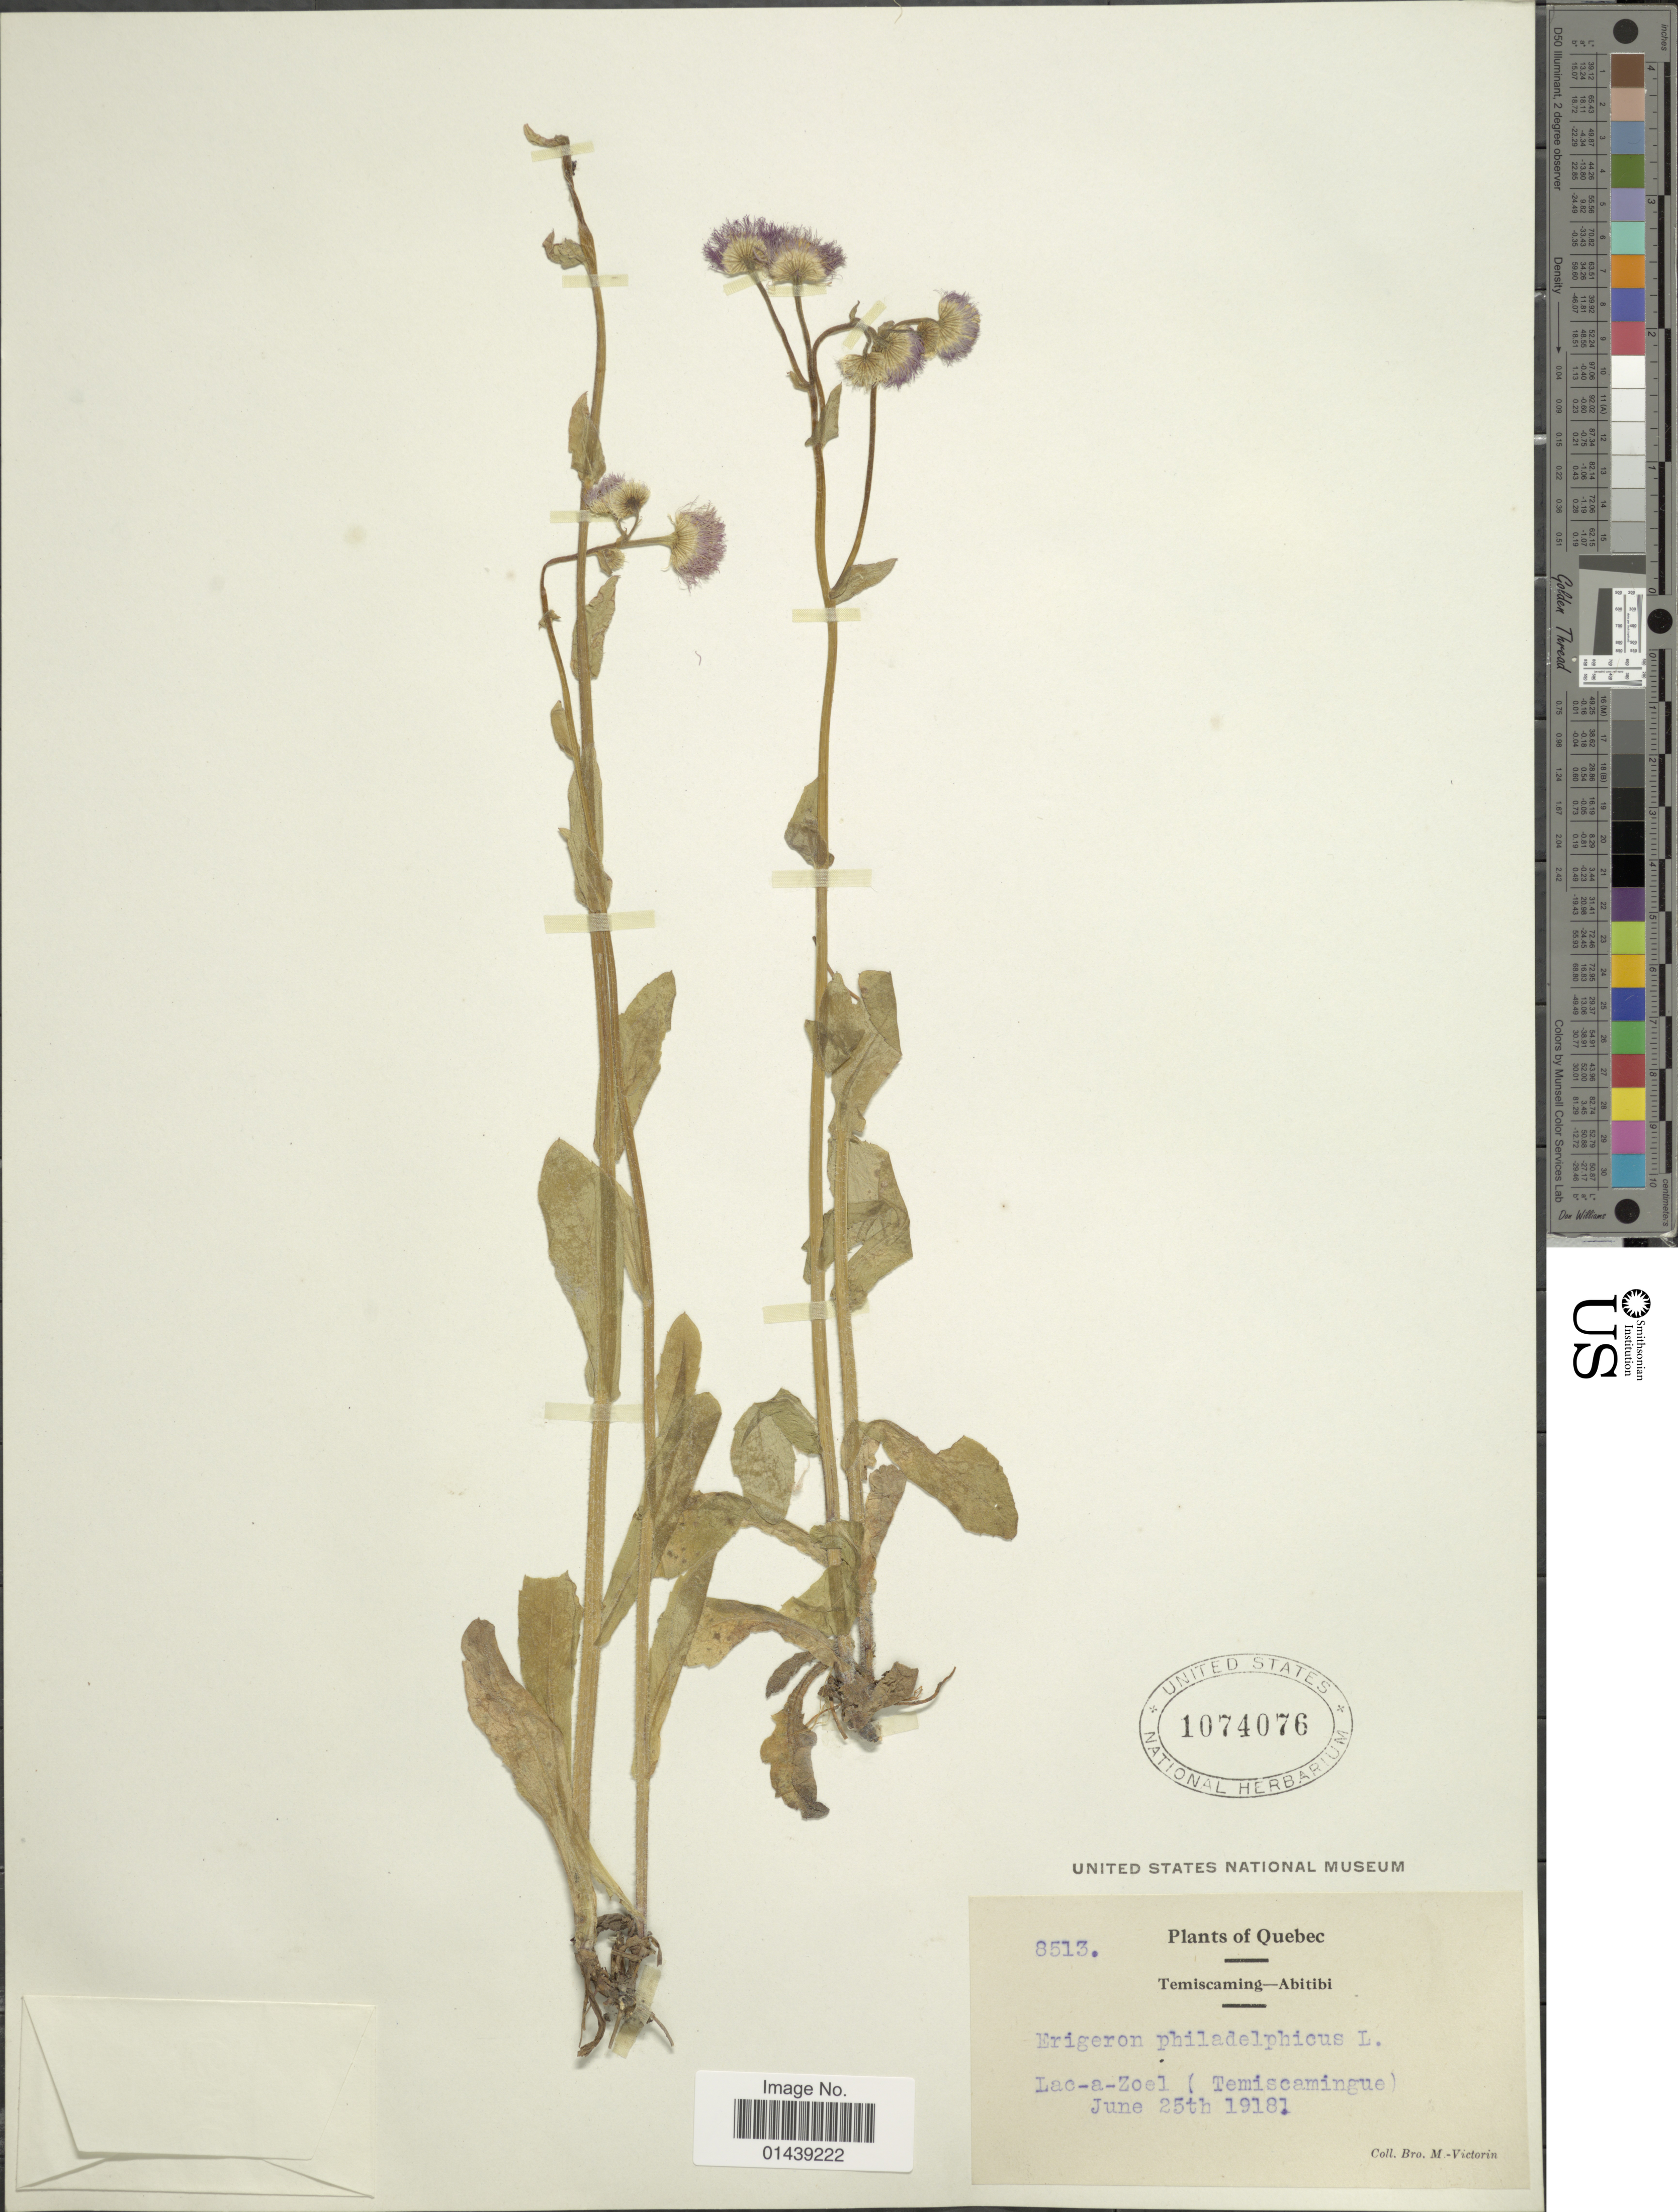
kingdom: Plantae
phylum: Tracheophyta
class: Magnoliopsida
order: Asterales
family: Asteraceae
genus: Erigeron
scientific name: Erigeron philadelphicus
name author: L.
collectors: F. Victorin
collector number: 8513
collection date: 1918-06-25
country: Canada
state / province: Quebec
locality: Lac-a-Zoel (Temiscamingue)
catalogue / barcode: US 1074076